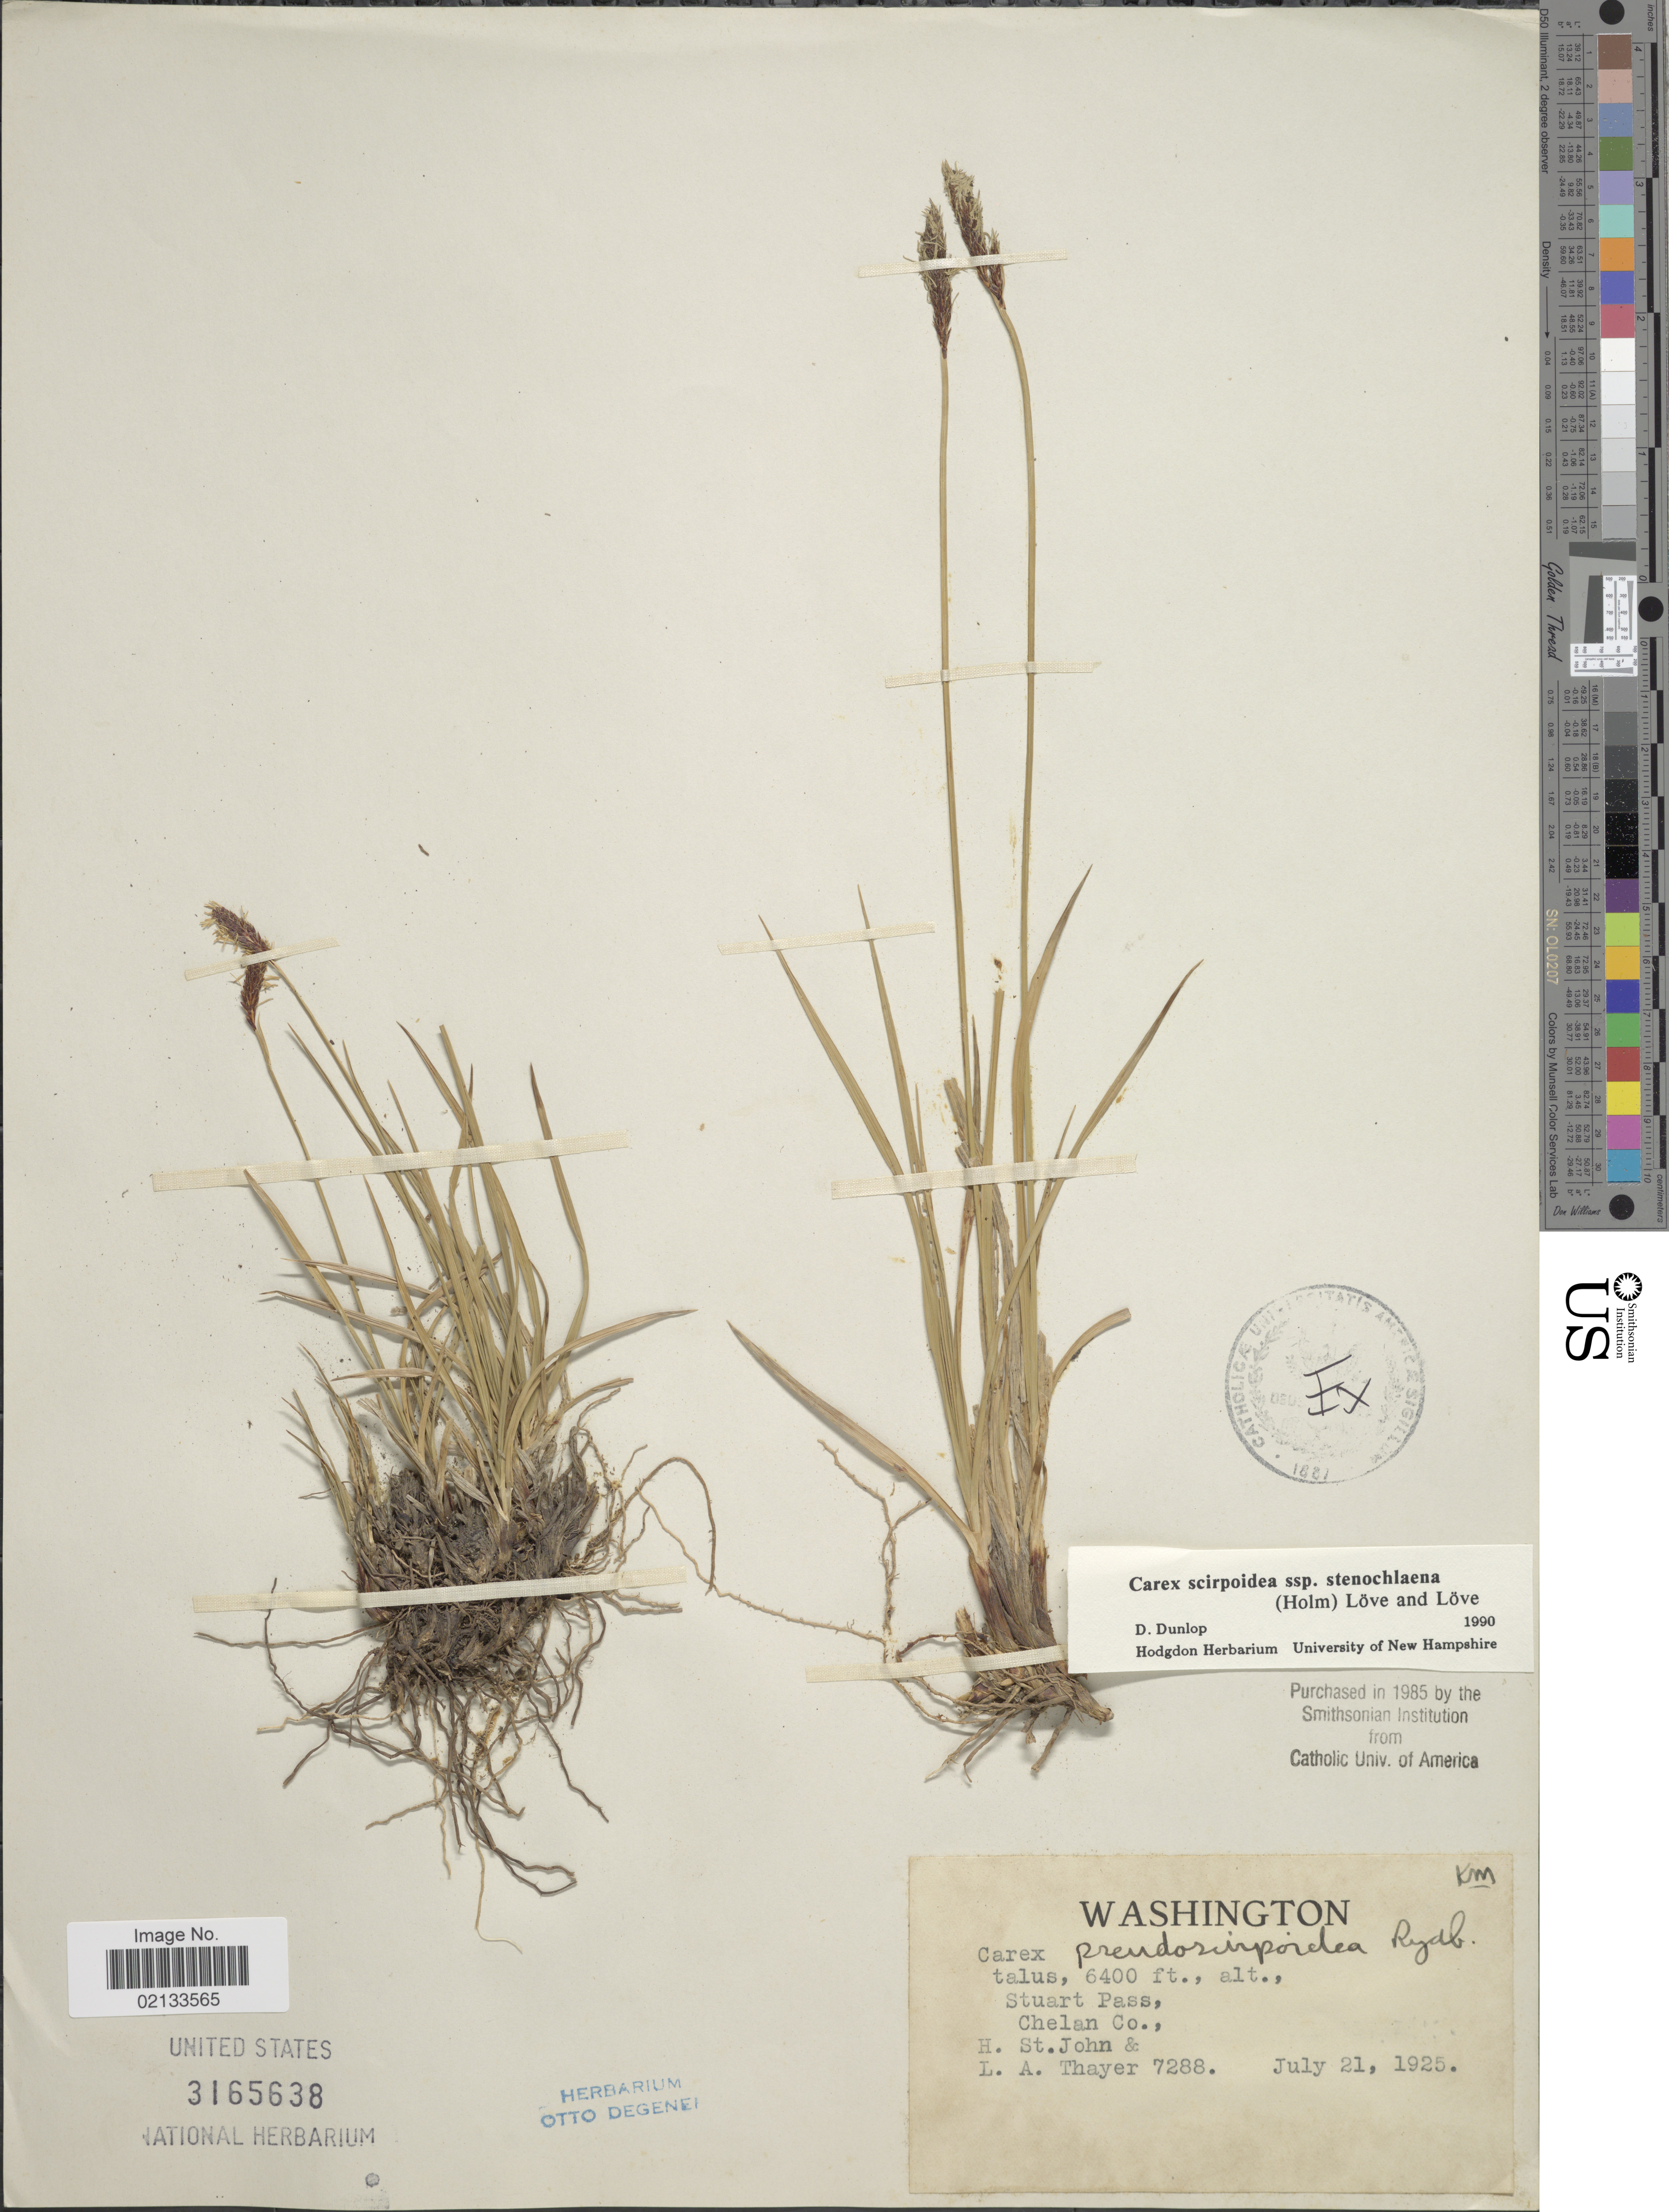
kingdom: Plantae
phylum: Tracheophyta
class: Liliopsida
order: Poales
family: Cyperaceae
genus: Carex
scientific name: Carex scirpoidea subsp. stenochloena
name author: (Holm) Á. Löve & D. Löve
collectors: H. St. John & L. Thayer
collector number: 7288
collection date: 1925-07-21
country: United States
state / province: Washington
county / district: Chelan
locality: Stuart Pass, Chelan Co.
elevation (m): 1951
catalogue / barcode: US 3165638